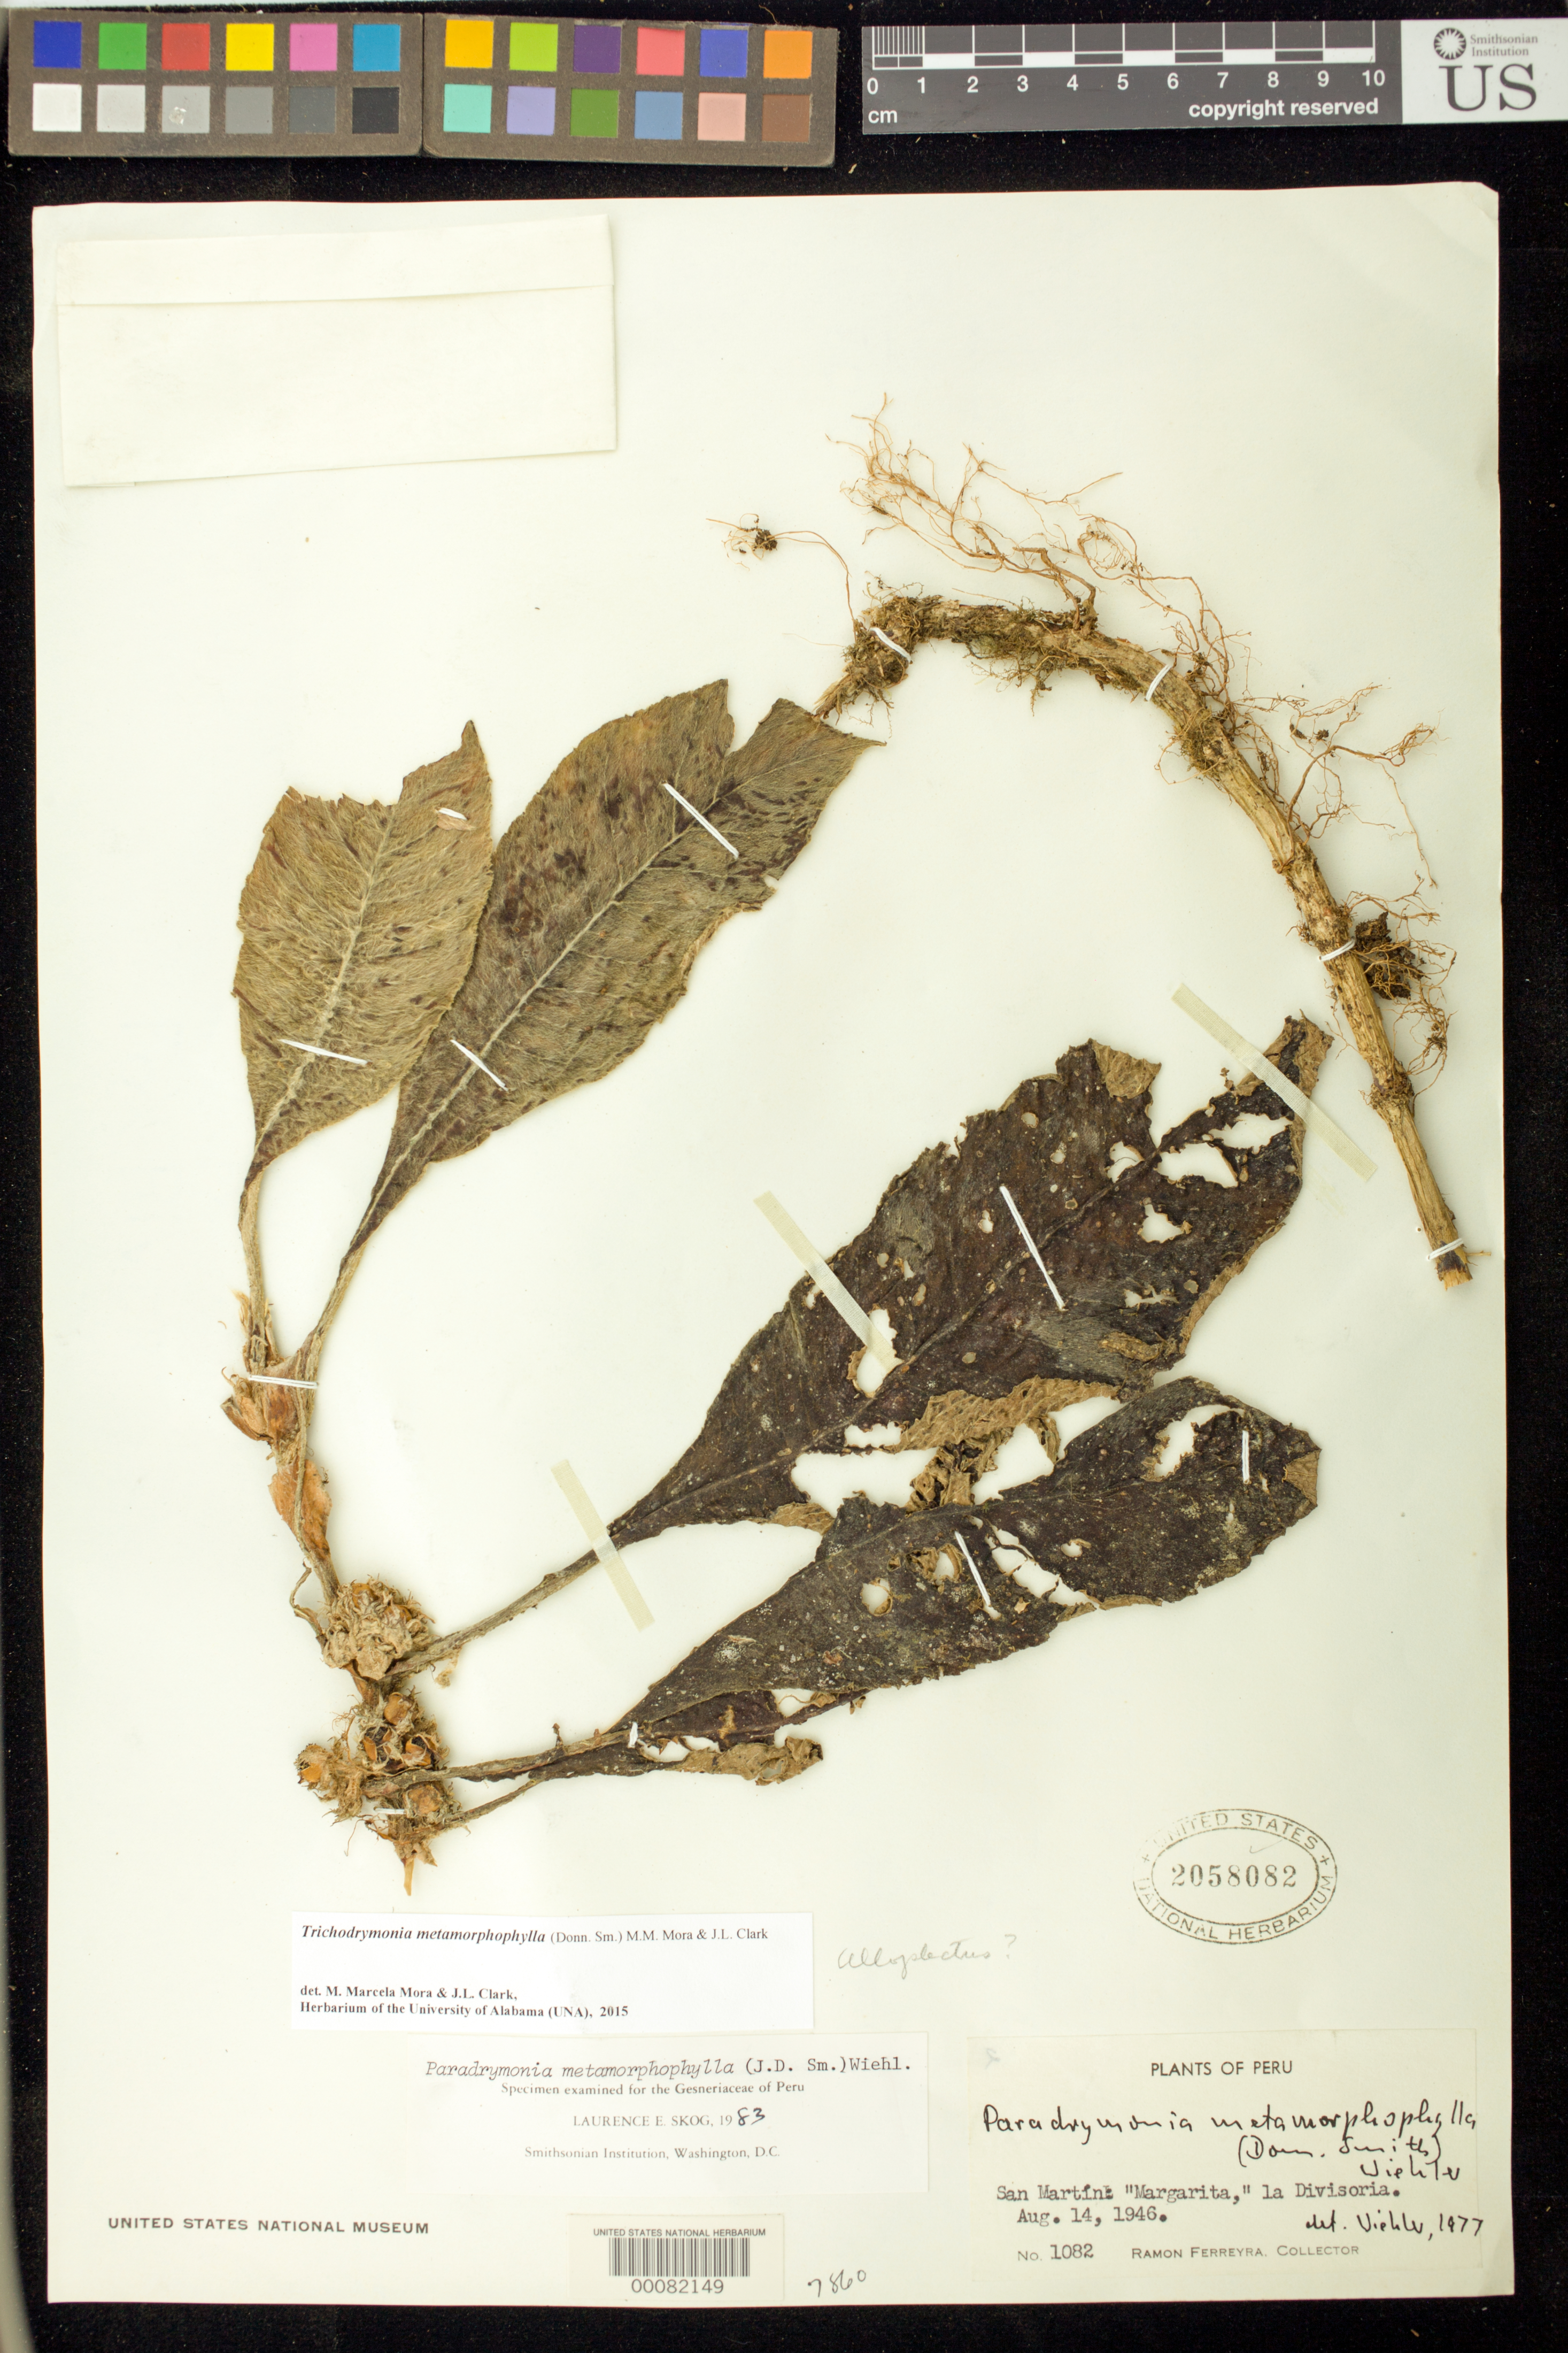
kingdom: Plantae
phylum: Tracheophyta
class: Magnoliopsida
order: Lamiales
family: Gesneriaceae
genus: Trichodrymonia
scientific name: Trichodrymonia metamorphophylla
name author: (Donn. Sm.) M.M. Mora & J.L. Clark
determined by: Mora, M. M.; Clark, J. L.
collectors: R. A. Ferreyra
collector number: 1082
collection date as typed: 14 Aug 1946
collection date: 1946-08-14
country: Peru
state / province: San Martín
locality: Plantación Margarita, cerca a Divisoria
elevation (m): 1500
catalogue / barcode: US 2058082